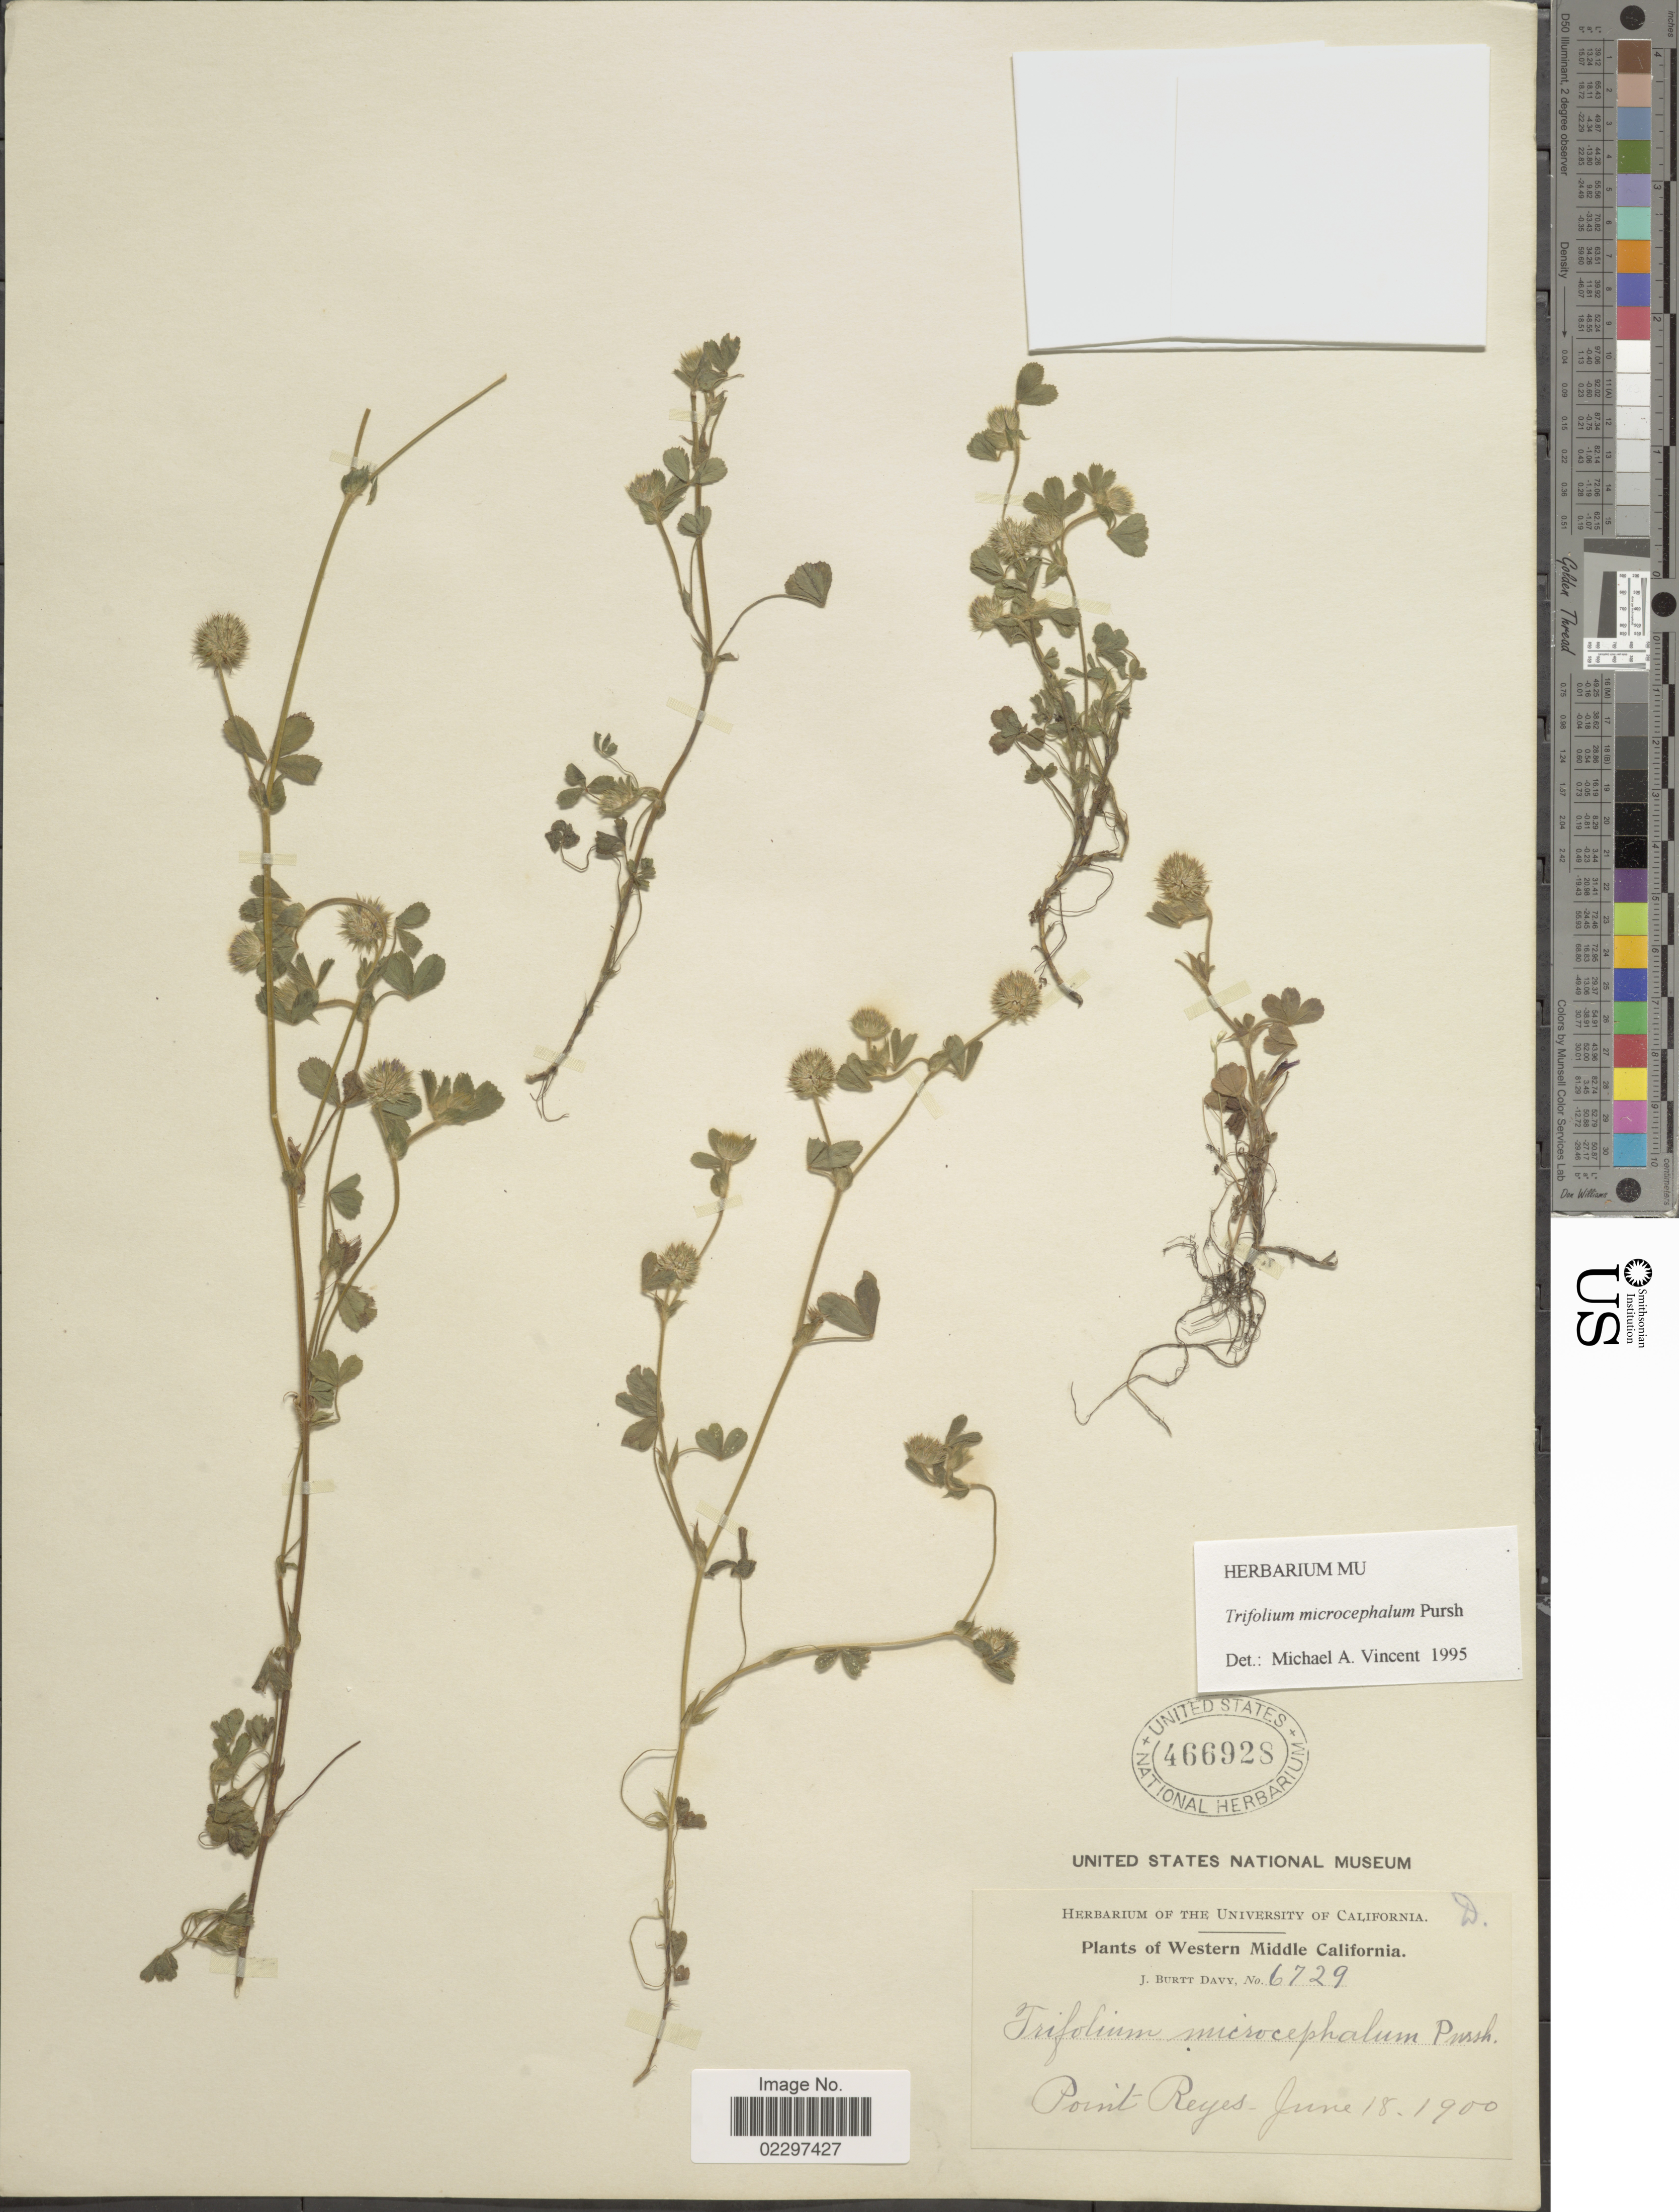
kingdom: Plantae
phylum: Tracheophyta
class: Magnoliopsida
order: Fabales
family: Fabaceae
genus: Trifolium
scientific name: Trifolium microcephalum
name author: Pursh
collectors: J. Burtt Davy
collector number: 6729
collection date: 1900-06-18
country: United States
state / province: California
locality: Western Middle California. Point Reyes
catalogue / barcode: US 466928